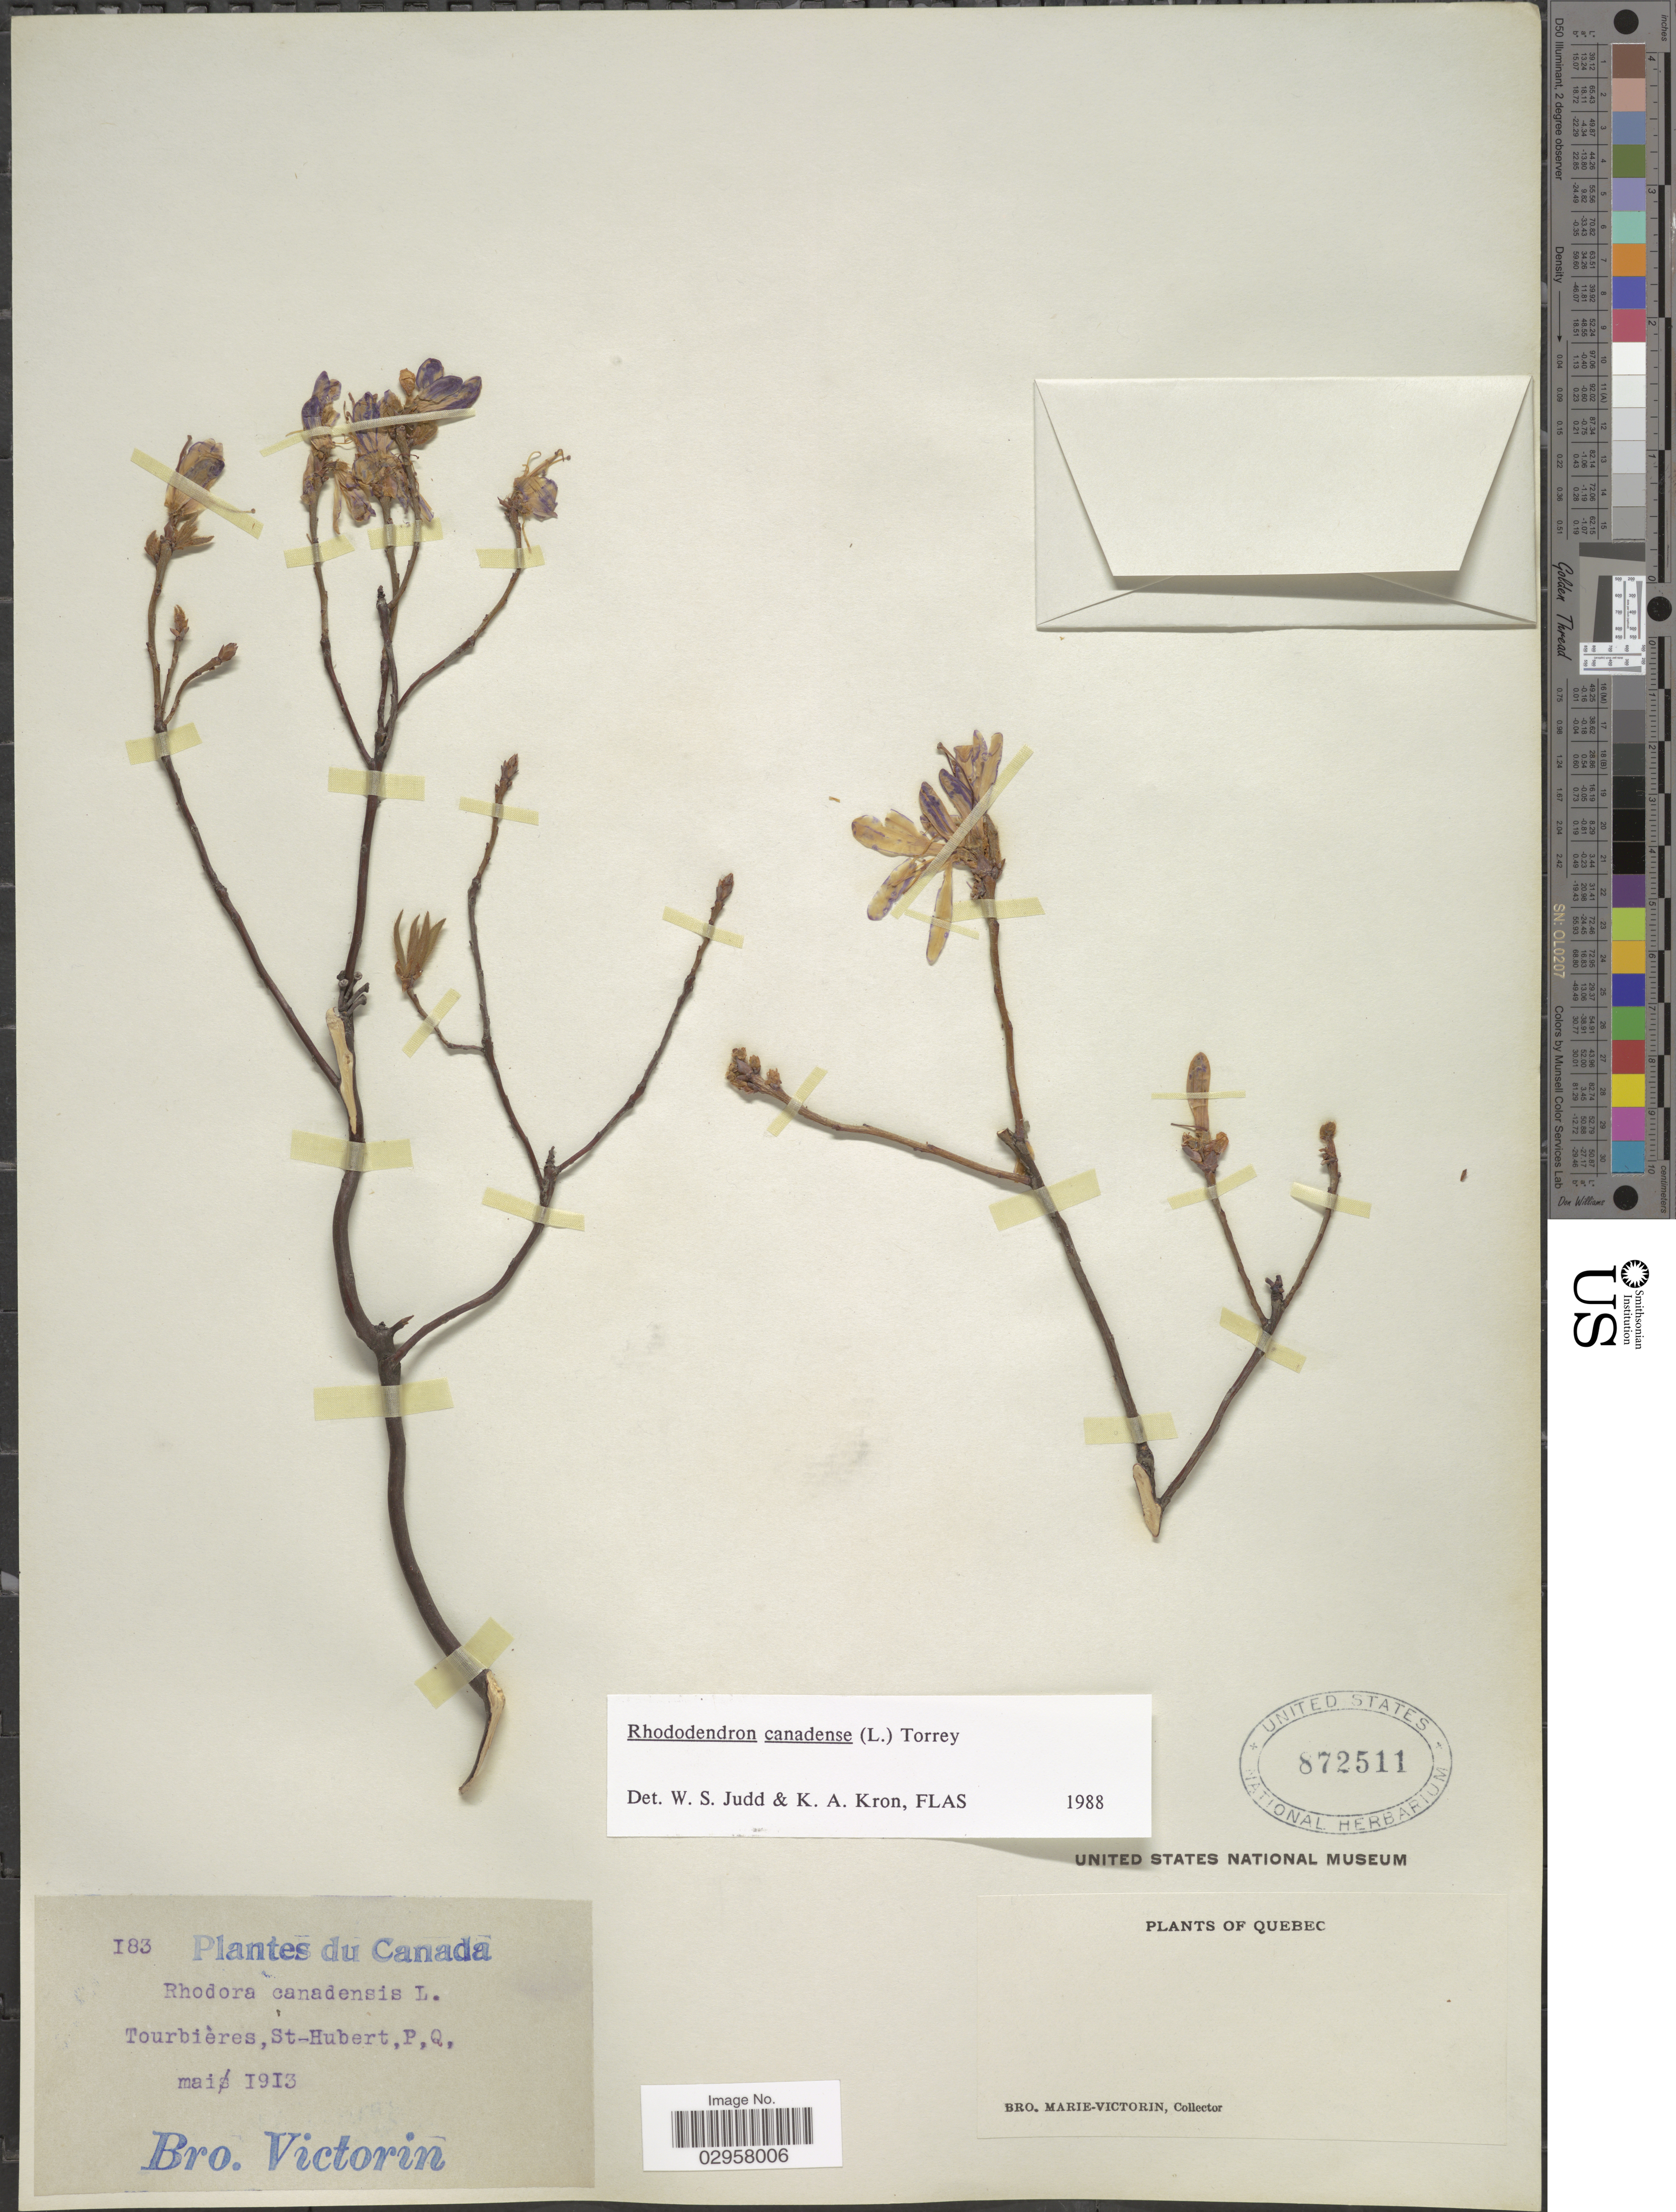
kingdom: Plantae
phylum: Tracheophyta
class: Magnoliopsida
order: Ericales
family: Ericaceae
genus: Rhododendron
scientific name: Rhododendron canadense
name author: (L.) Torr.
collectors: B. Victorin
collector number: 183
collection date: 1913-05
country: Canada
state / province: Quebec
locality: Tourbières, St-Hubert, P. Q.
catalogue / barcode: US 872511